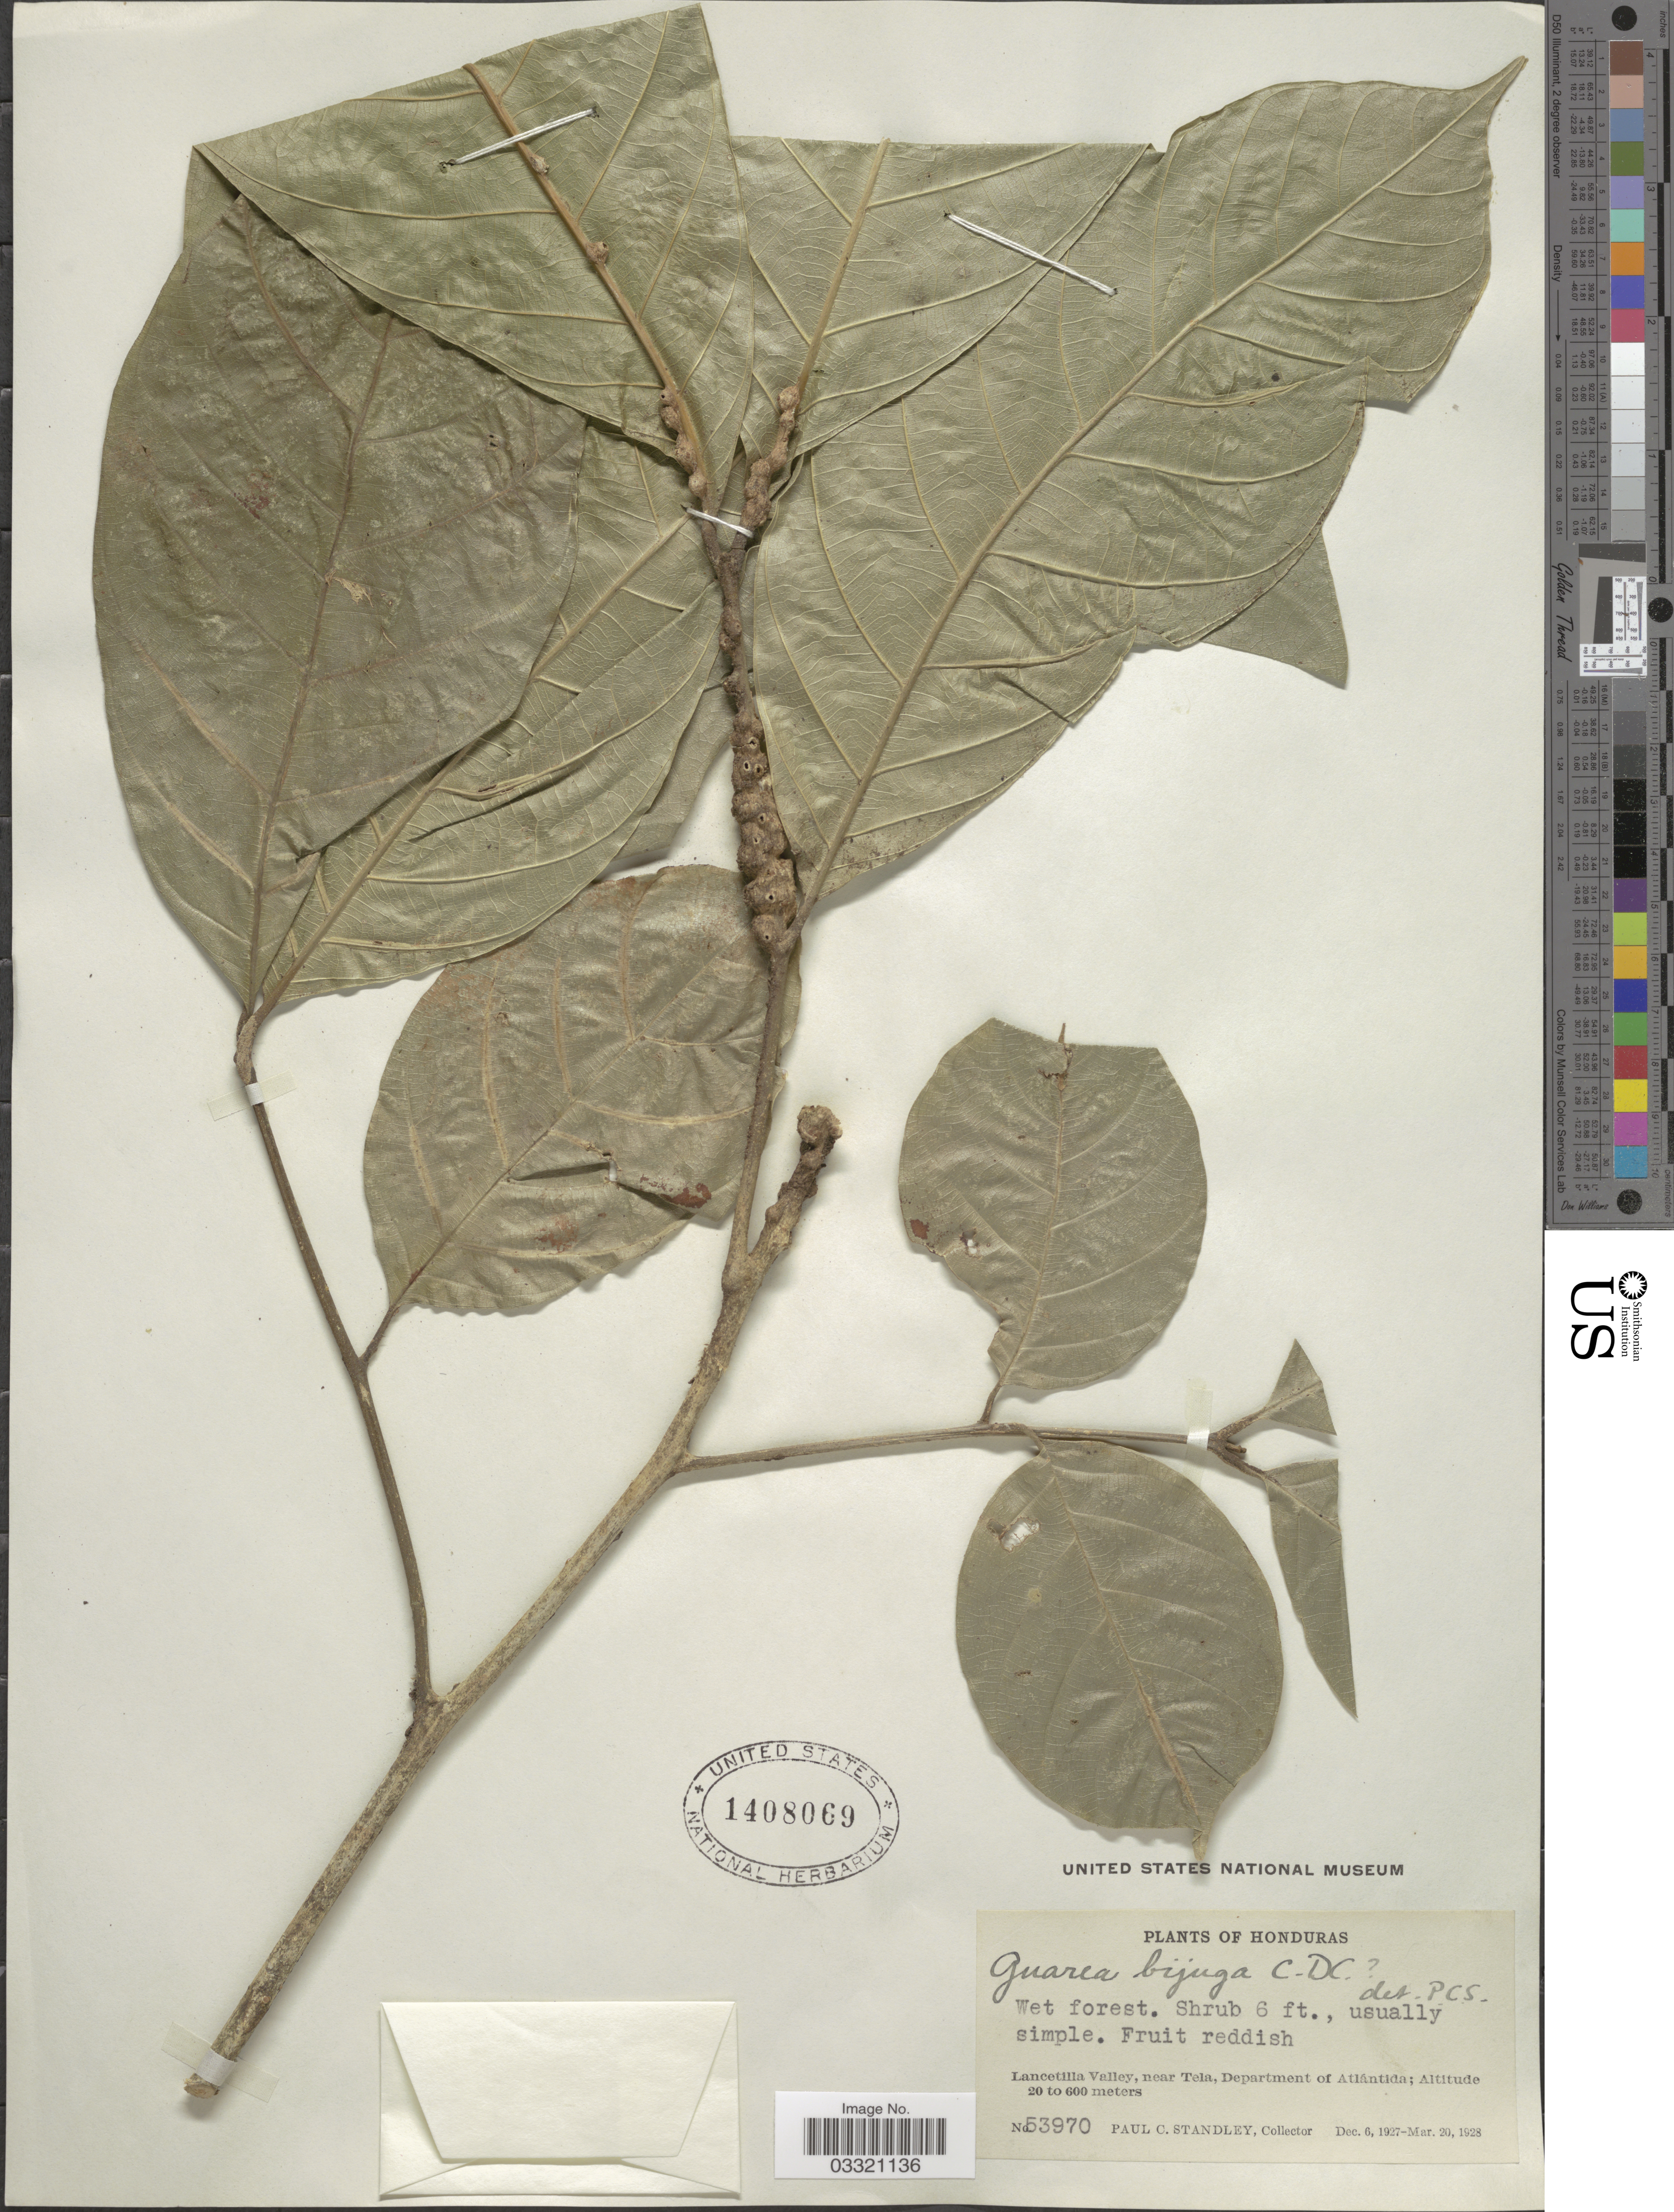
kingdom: Plantae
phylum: Tracheophyta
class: Magnoliopsida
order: Sapindales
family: Meliaceae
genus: Guarea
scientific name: Guarea bijuga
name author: C. DC.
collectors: P. C. Standley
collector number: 53970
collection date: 1927-12-06/1928-03-20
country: Honduras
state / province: Atlántida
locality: Lancetilla Valley, near Tela, Department of Atlántida.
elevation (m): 20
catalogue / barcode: US 1408069